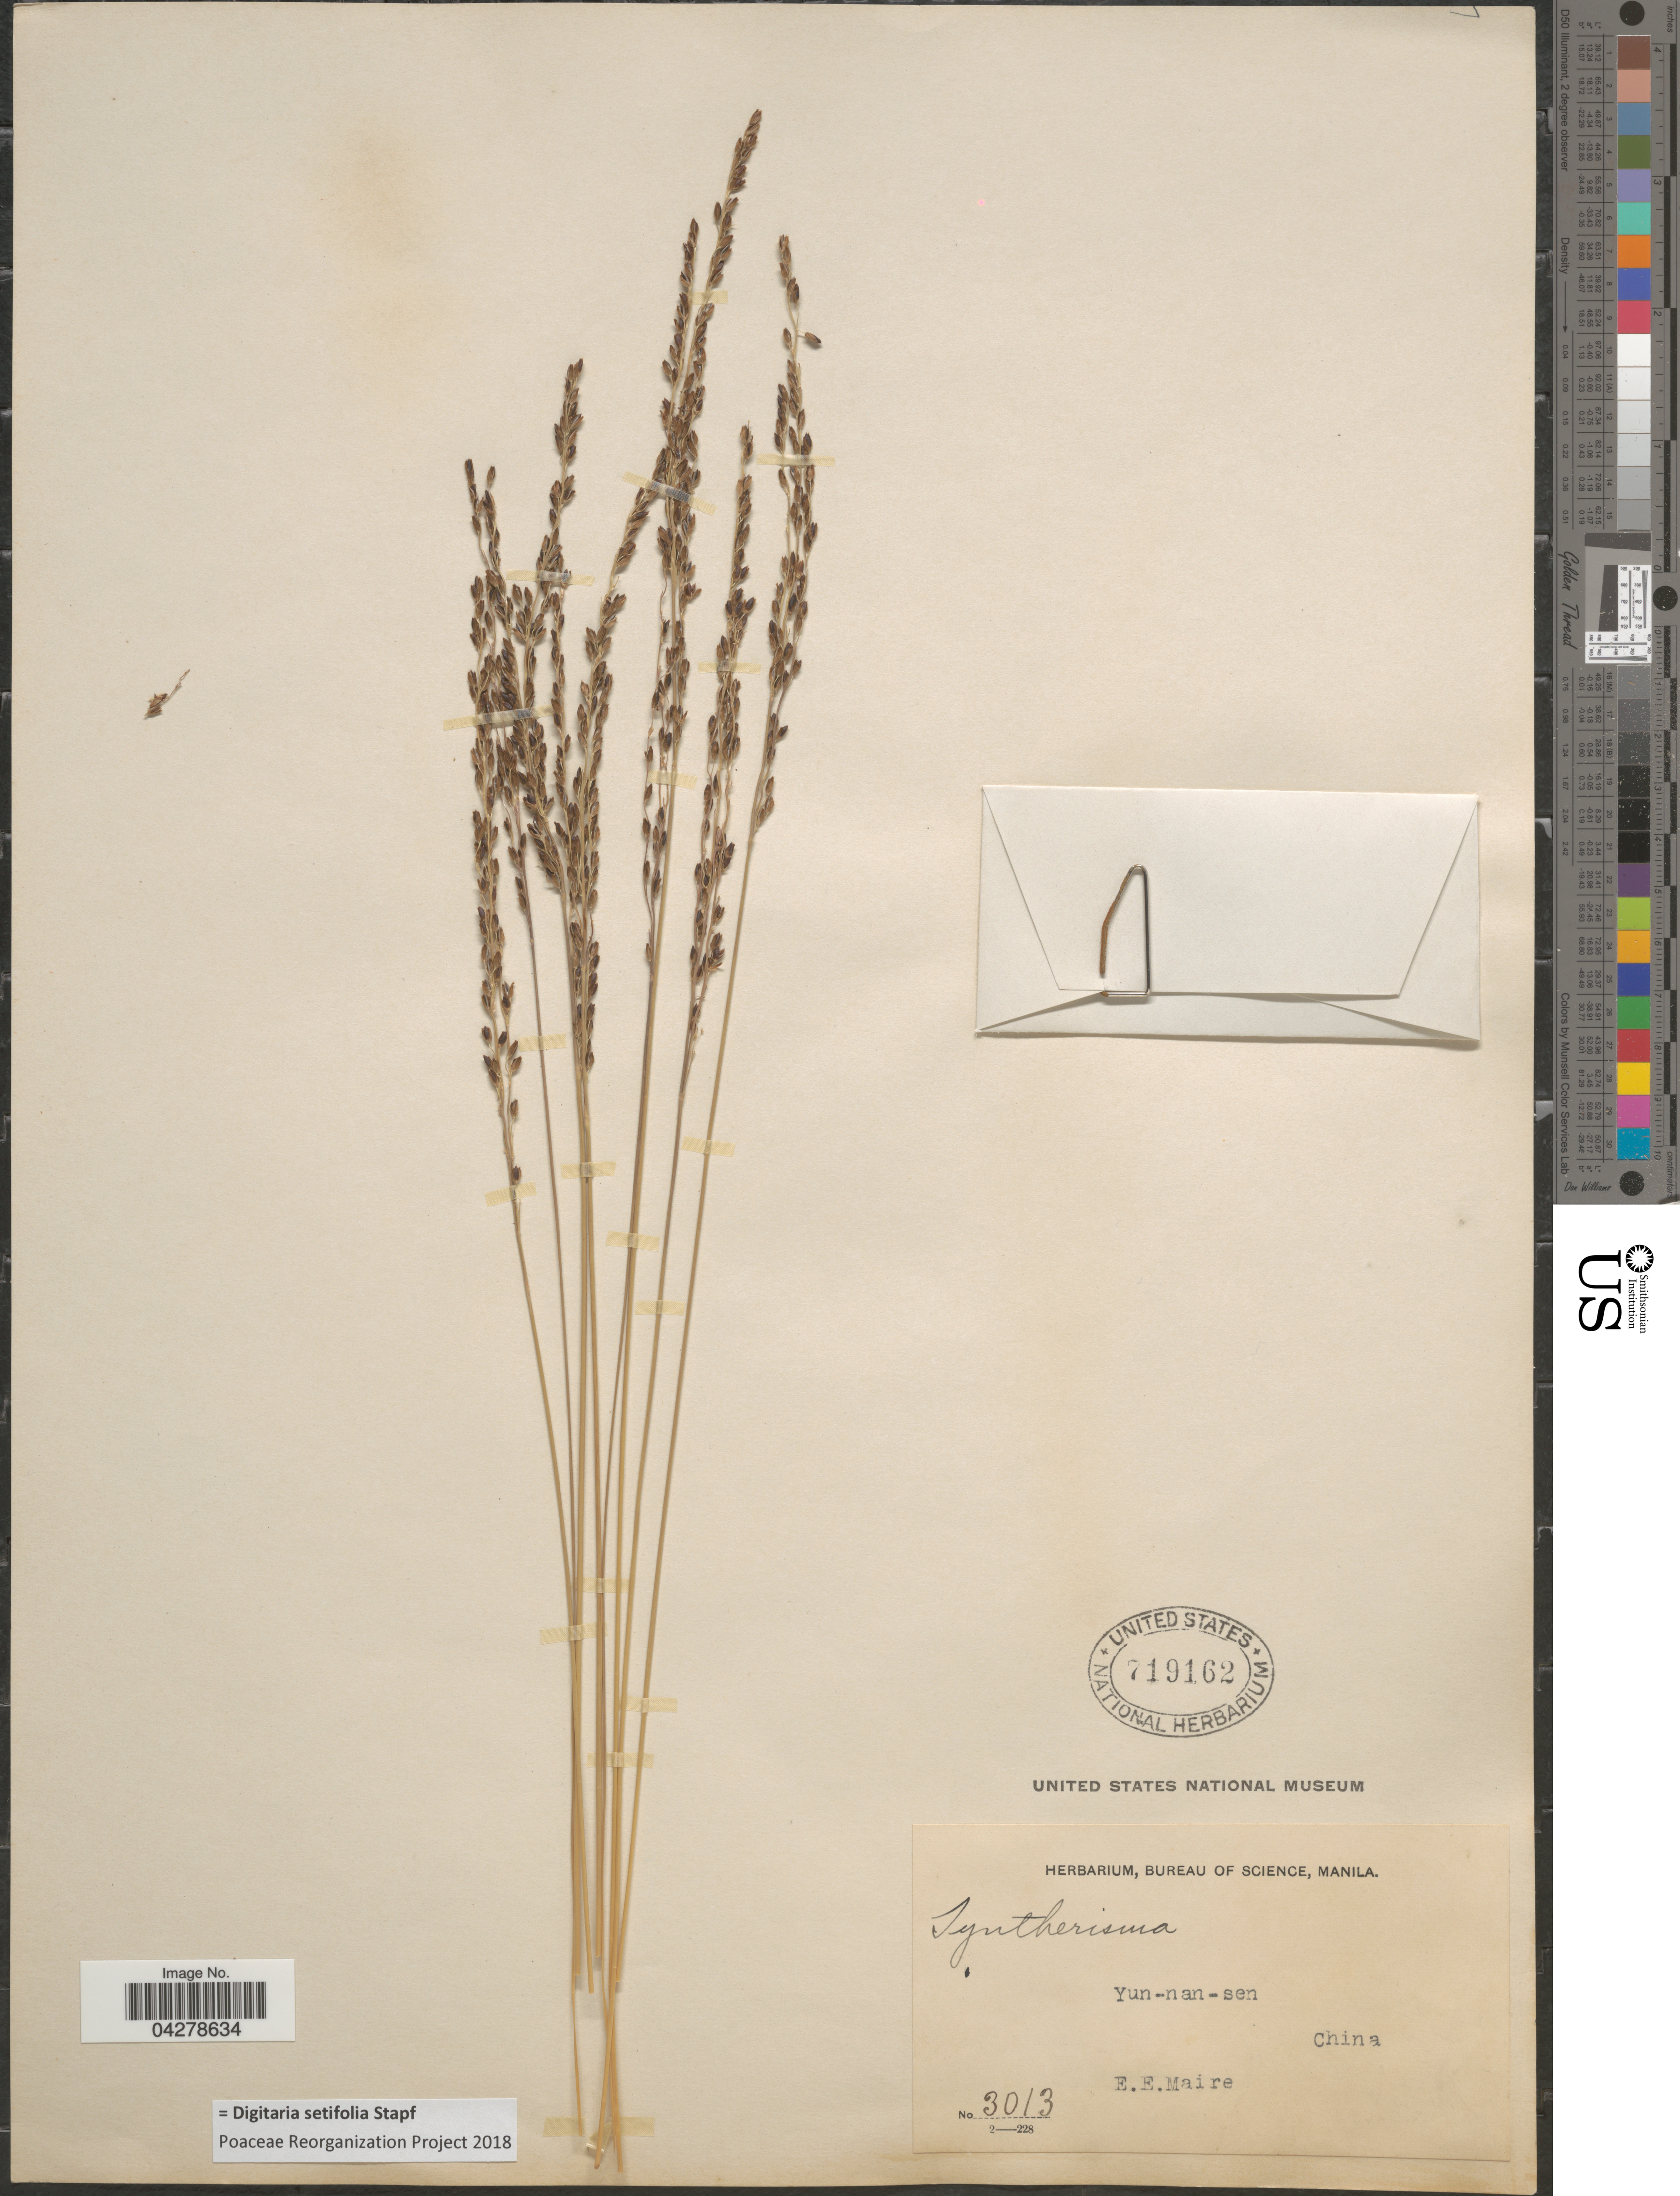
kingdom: Plantae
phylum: Tracheophyta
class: Liliopsida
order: Poales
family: Poaceae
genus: Digitaria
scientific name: Digitaria setifolia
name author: Stapf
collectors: E. E. Maire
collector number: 3013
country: China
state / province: Yunnan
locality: Yun-nan-sen.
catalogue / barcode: US 719162